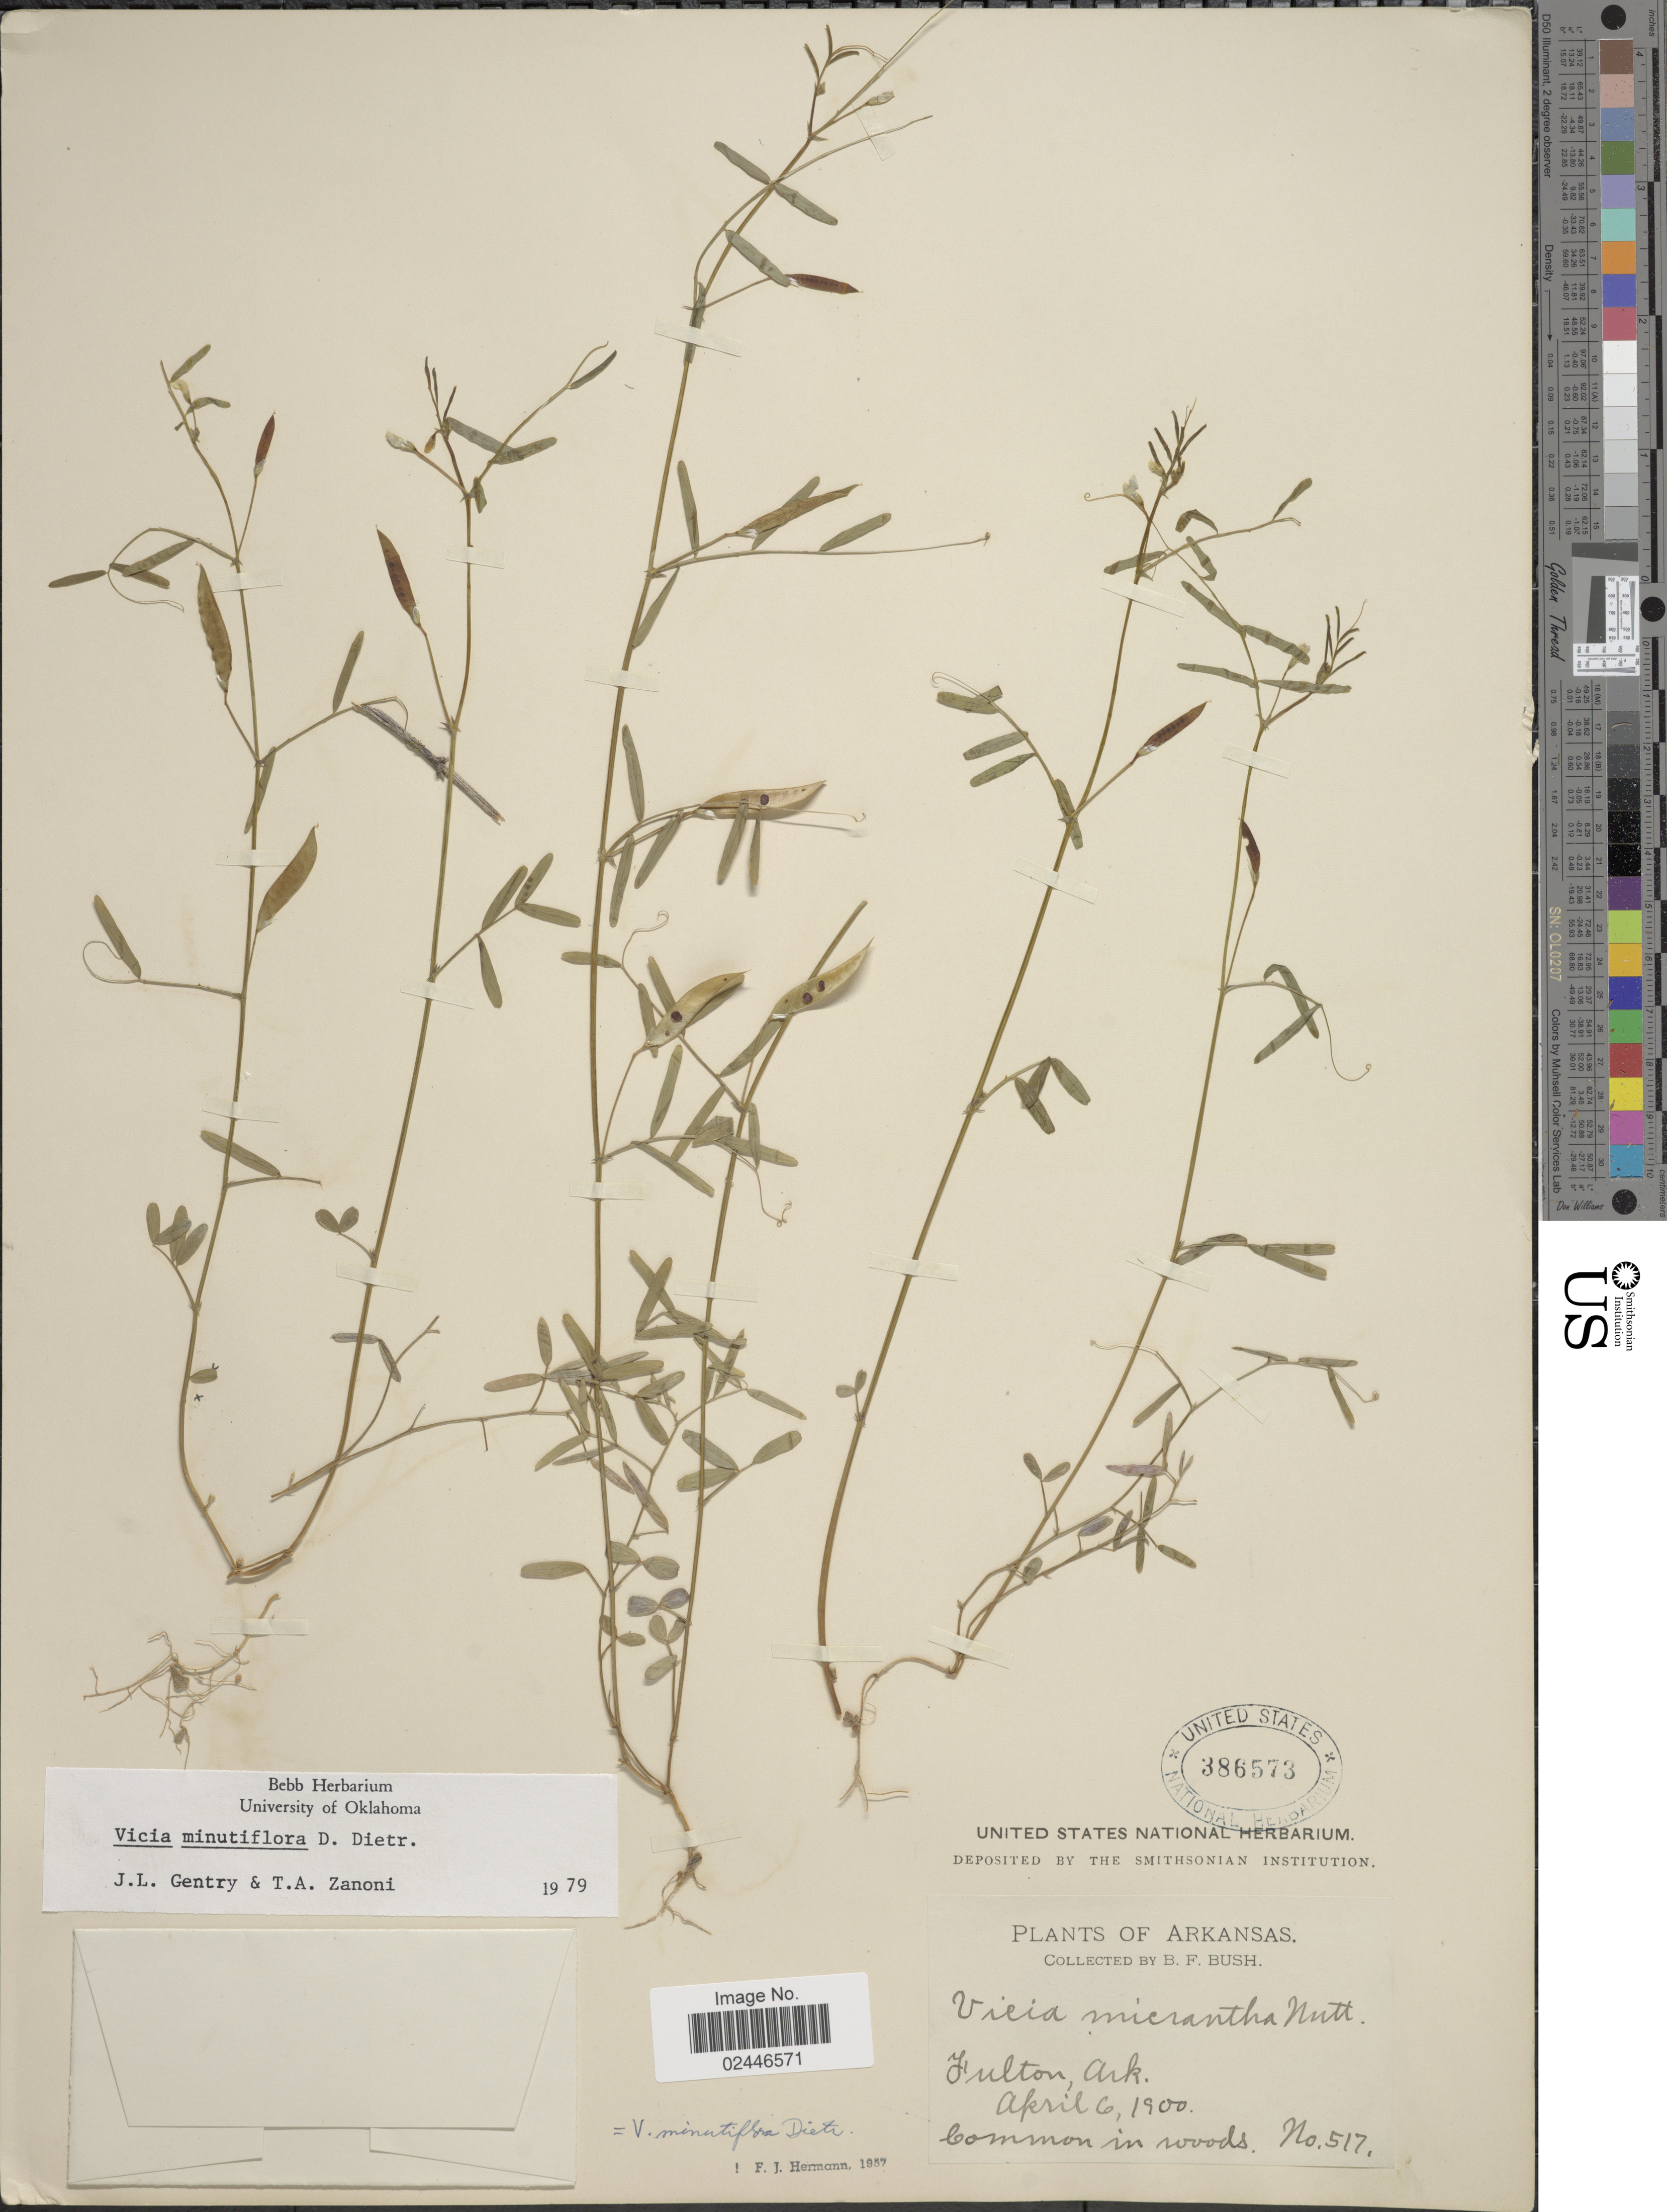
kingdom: Plantae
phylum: Tracheophyta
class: Magnoliopsida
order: Fabales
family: Fabaceae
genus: Vicia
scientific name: Vicia minutiflora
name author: D. Dietr.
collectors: B. F. Bush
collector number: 517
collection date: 1900-04-06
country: United States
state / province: Arkansas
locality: Fulton, Ark.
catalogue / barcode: US 386573